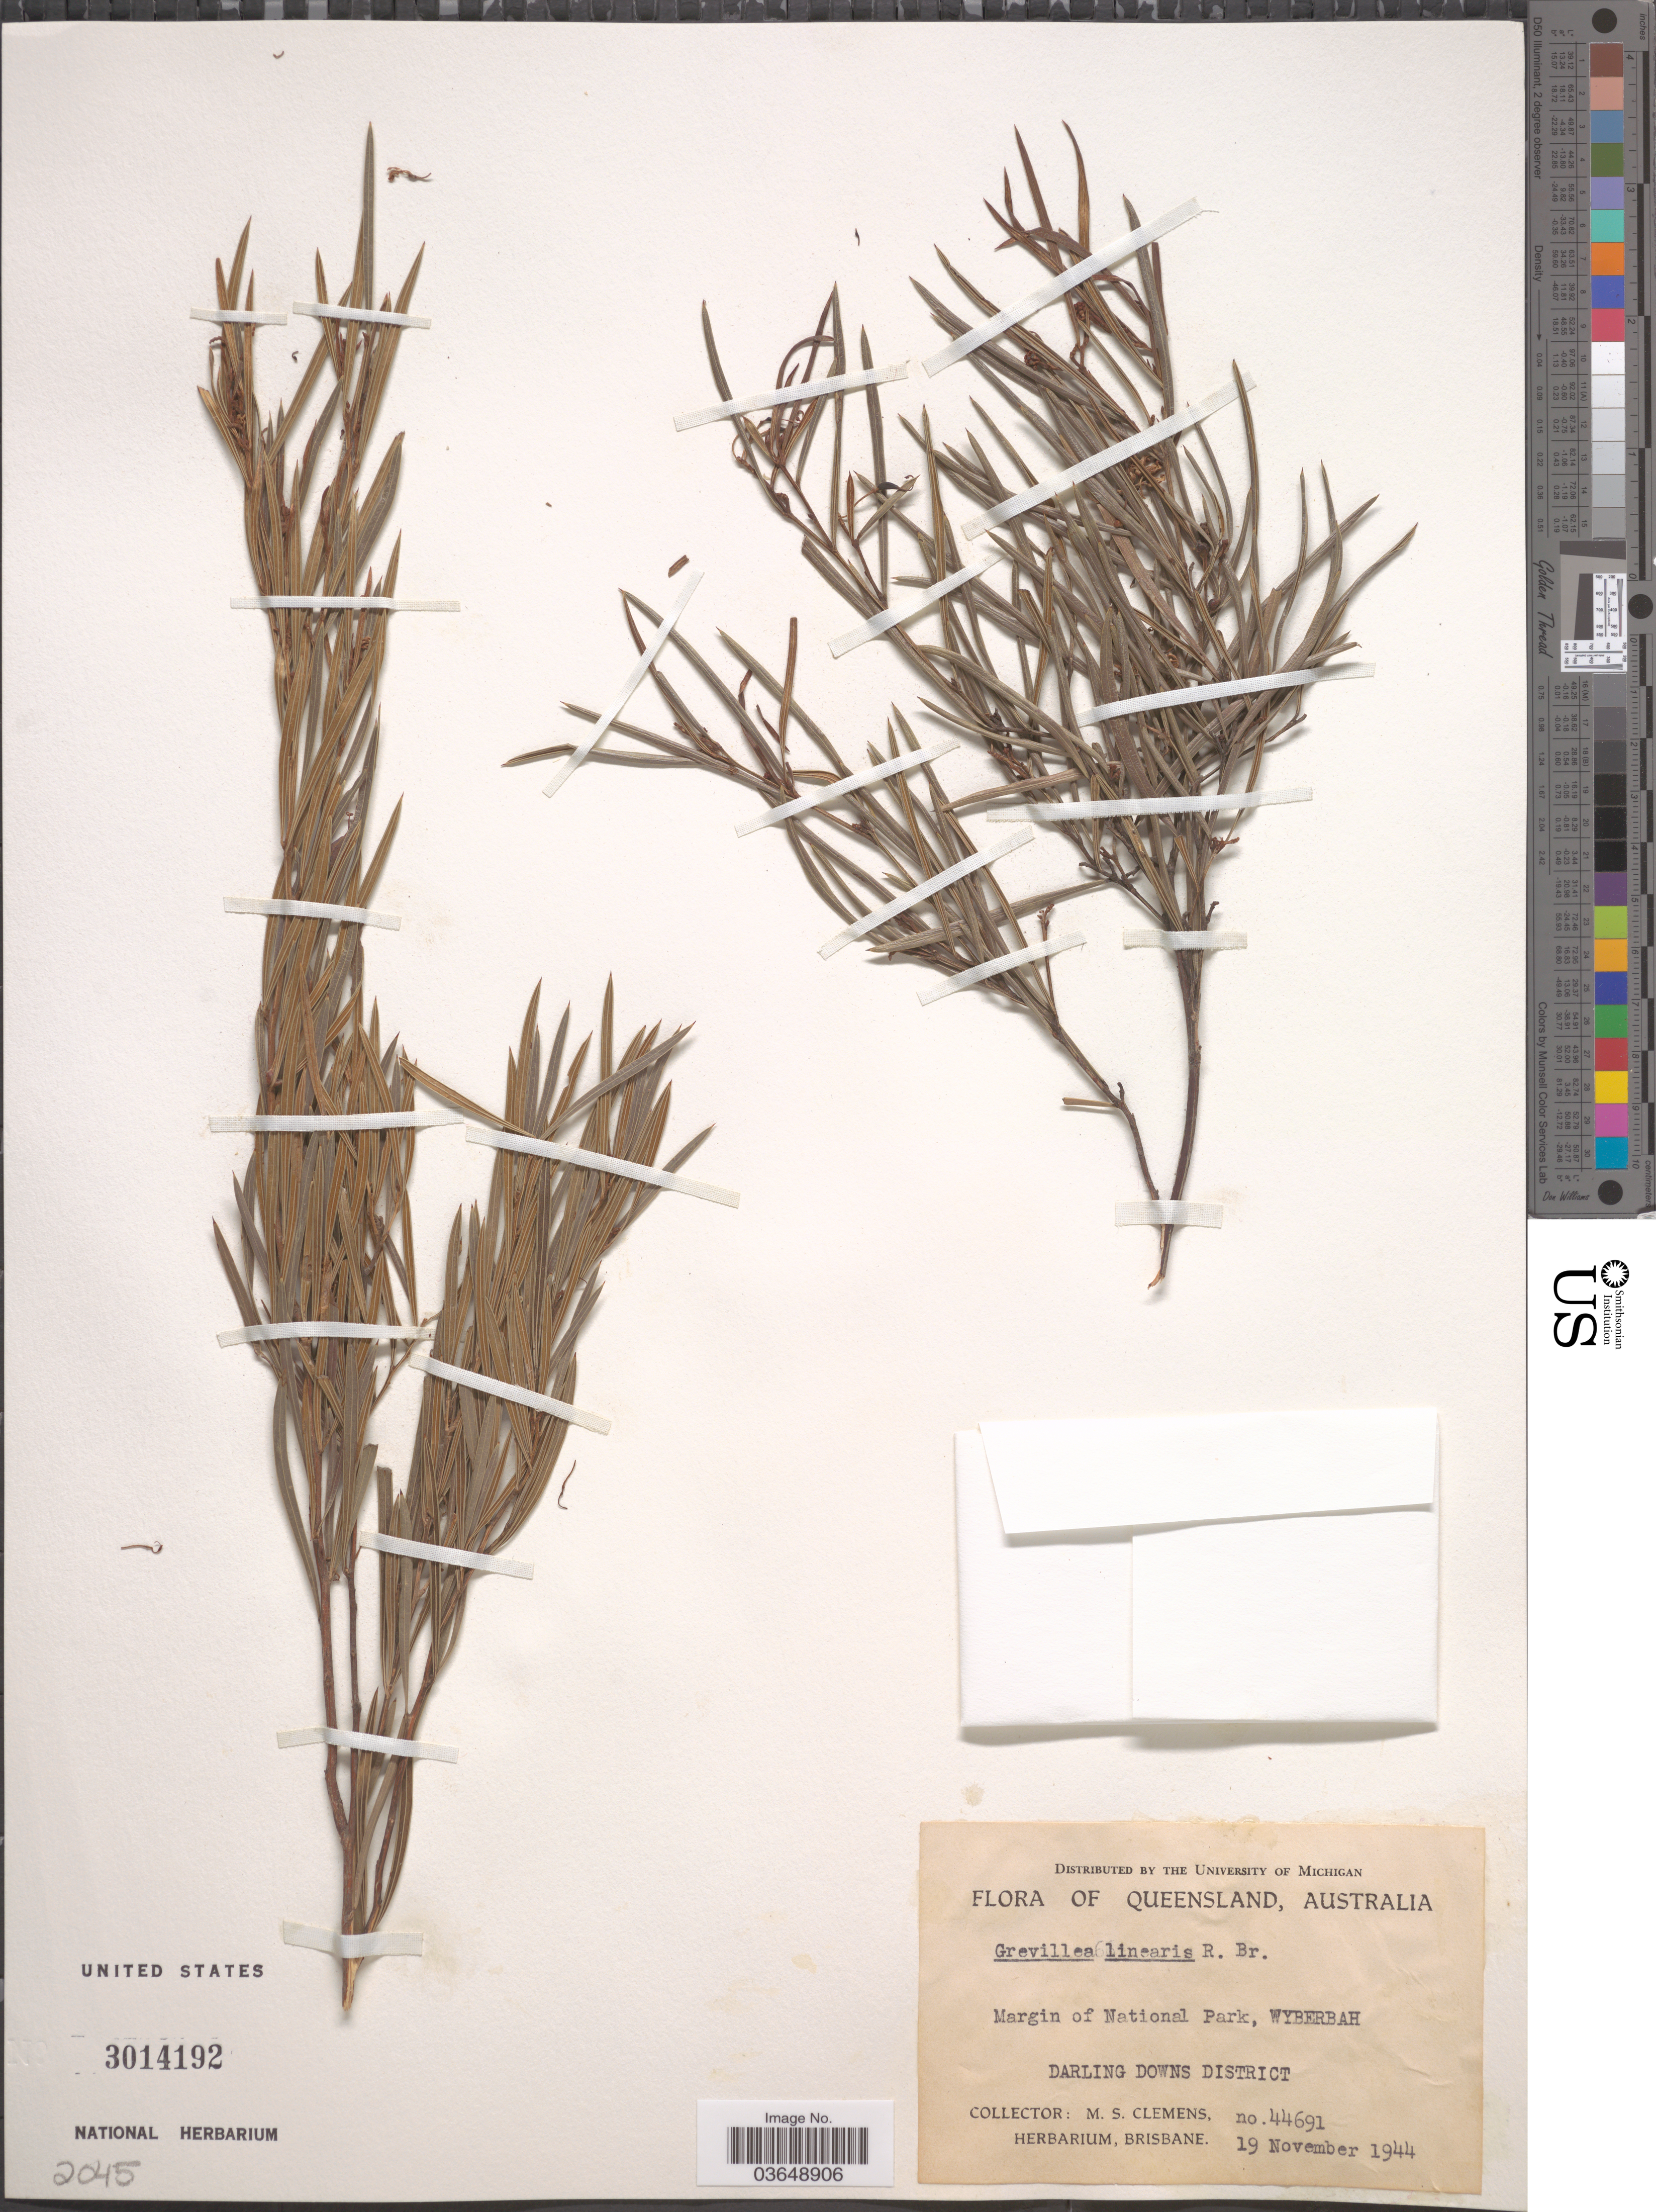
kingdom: Plantae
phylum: Tracheophyta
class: Magnoliopsida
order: Proteales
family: Proteaceae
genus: Grevillea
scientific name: Grevillea linearis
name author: (Andrews) R. Br.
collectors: M. S. Clemens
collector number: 44691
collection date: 1944-11-19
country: Australia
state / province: Queensland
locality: Margin of National Park, Wyberbah. Darling Downs District.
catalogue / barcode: US 3014192